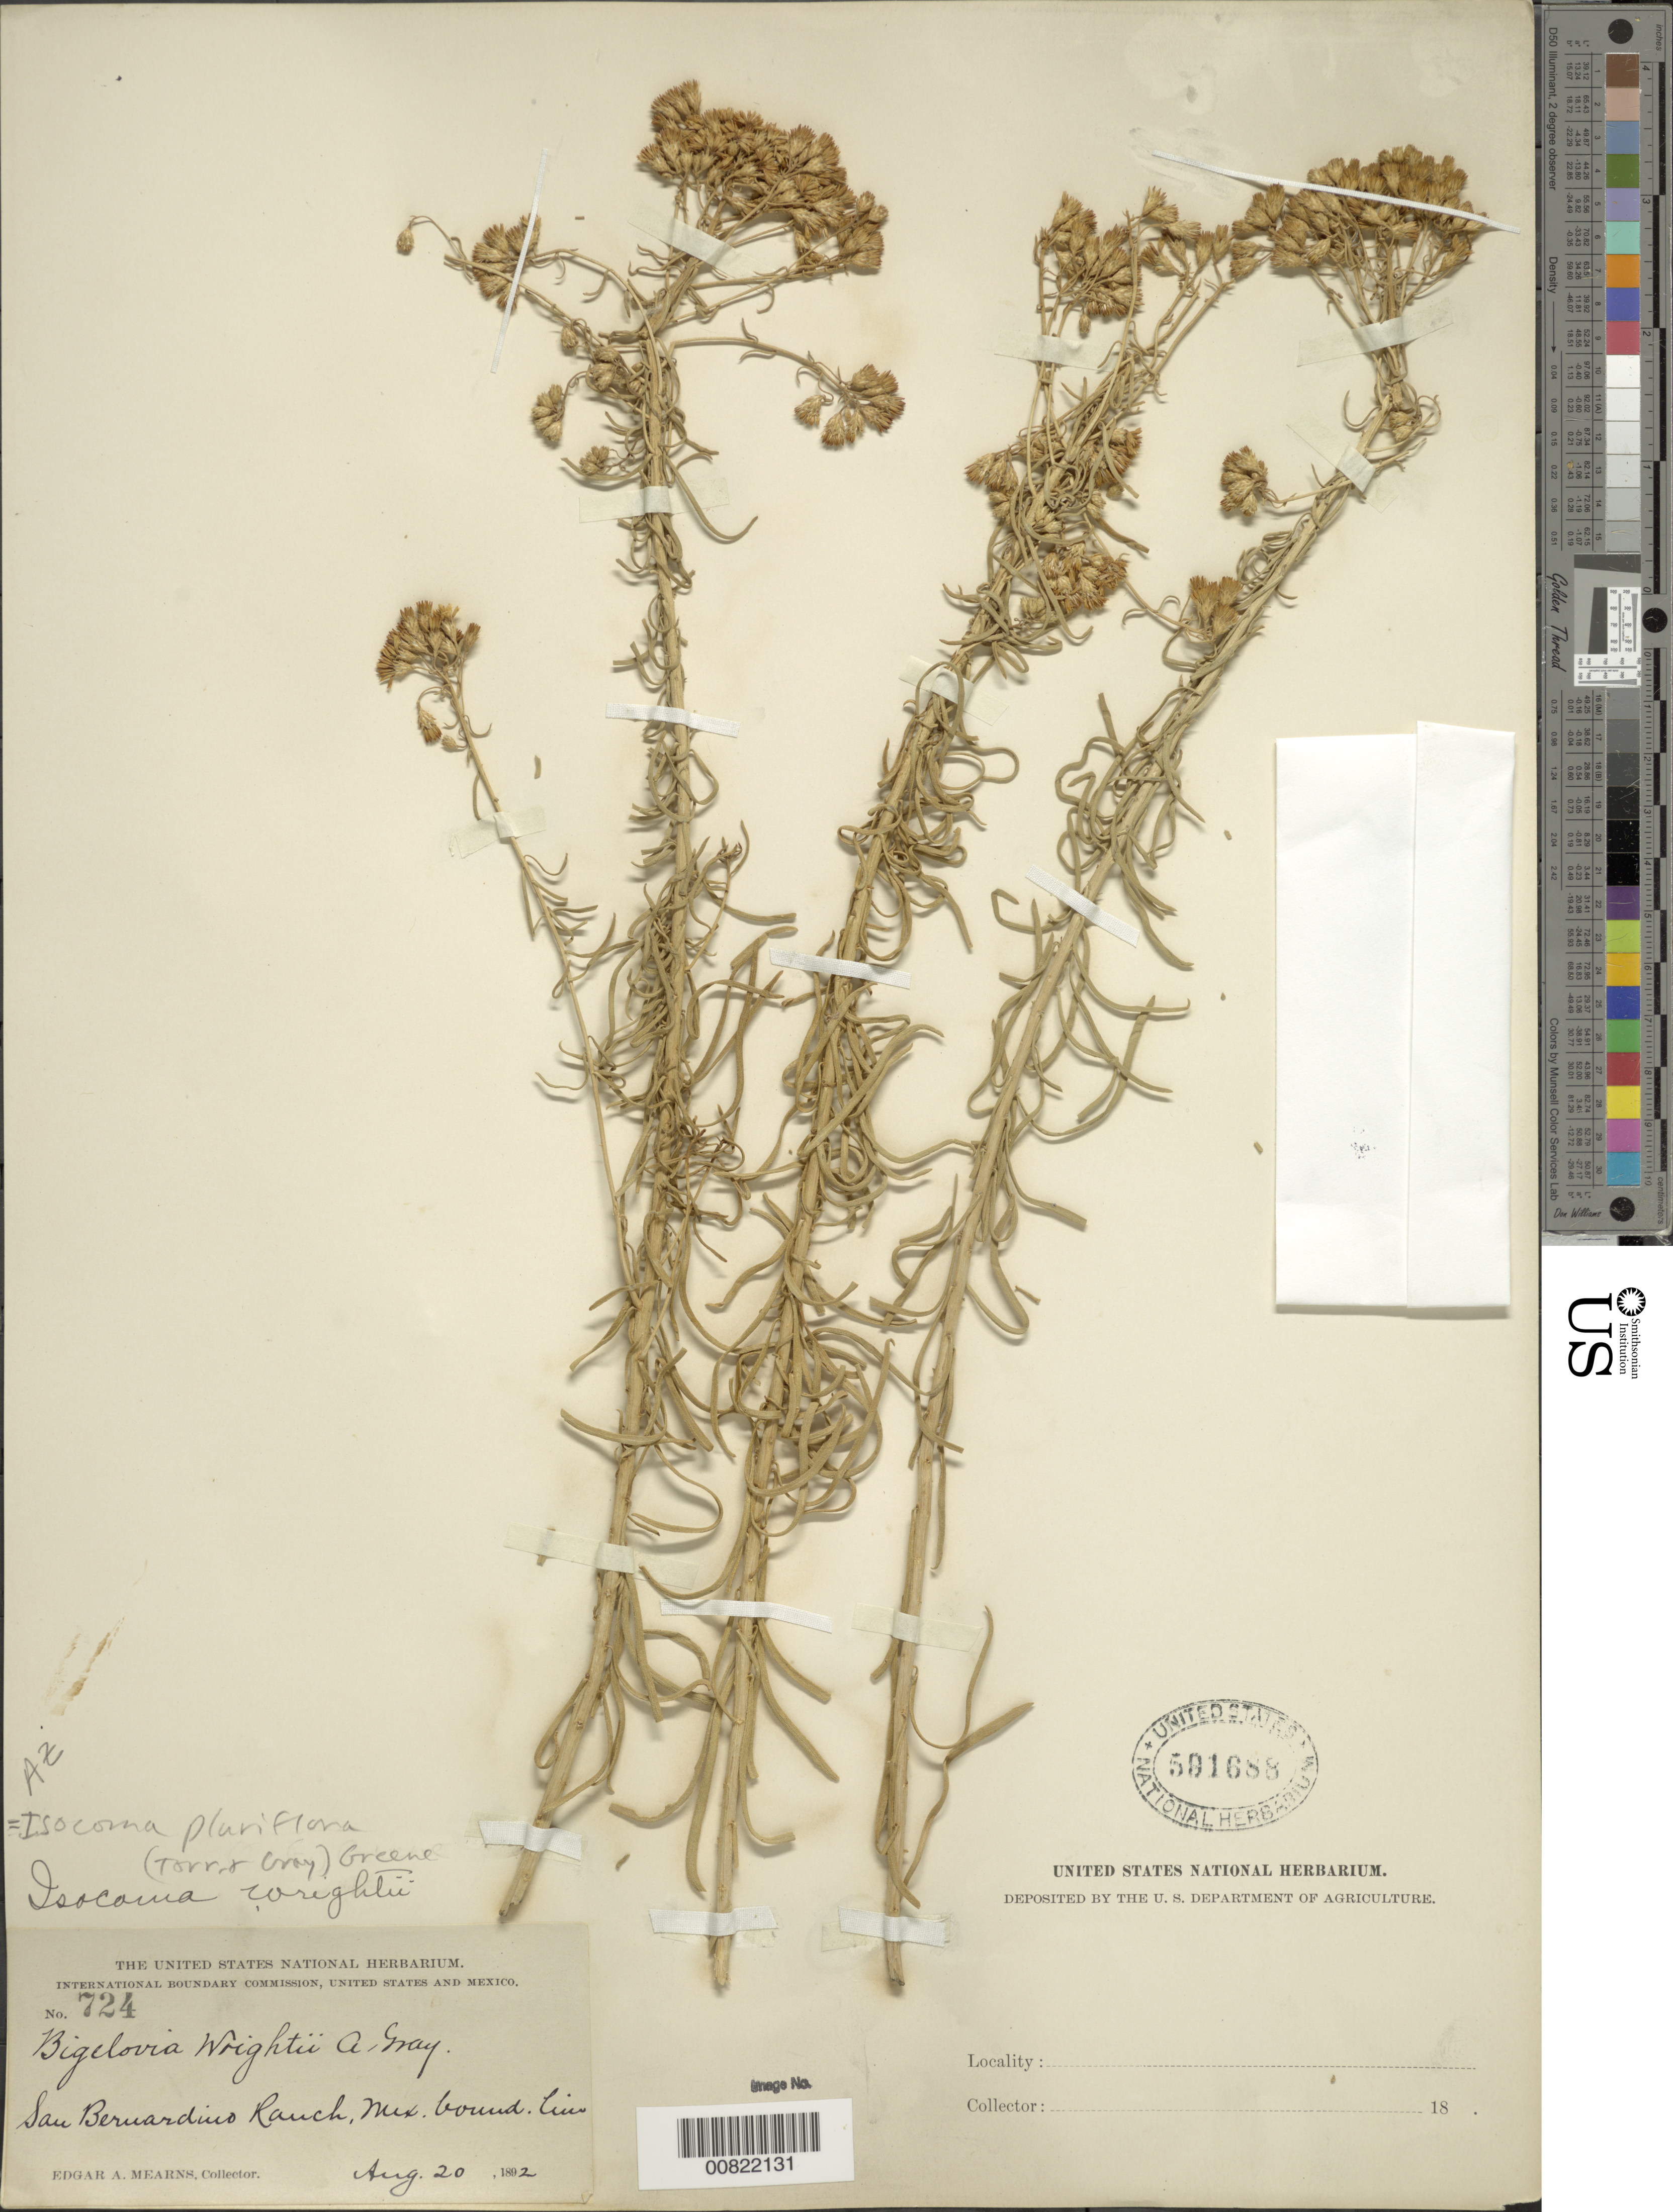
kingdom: Plantae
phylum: Tracheophyta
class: Magnoliopsida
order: Asterales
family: Asteraceae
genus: Isocoma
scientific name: Isocoma pluriflora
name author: (Torr. & A. Gray) Greene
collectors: E. A. Mearns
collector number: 724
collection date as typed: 20 Aug 1892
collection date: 1892-08-20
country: United States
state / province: Arizona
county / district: Cochise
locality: San Bernardino Ranch, Mexican Boundary Line.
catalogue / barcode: US 591688